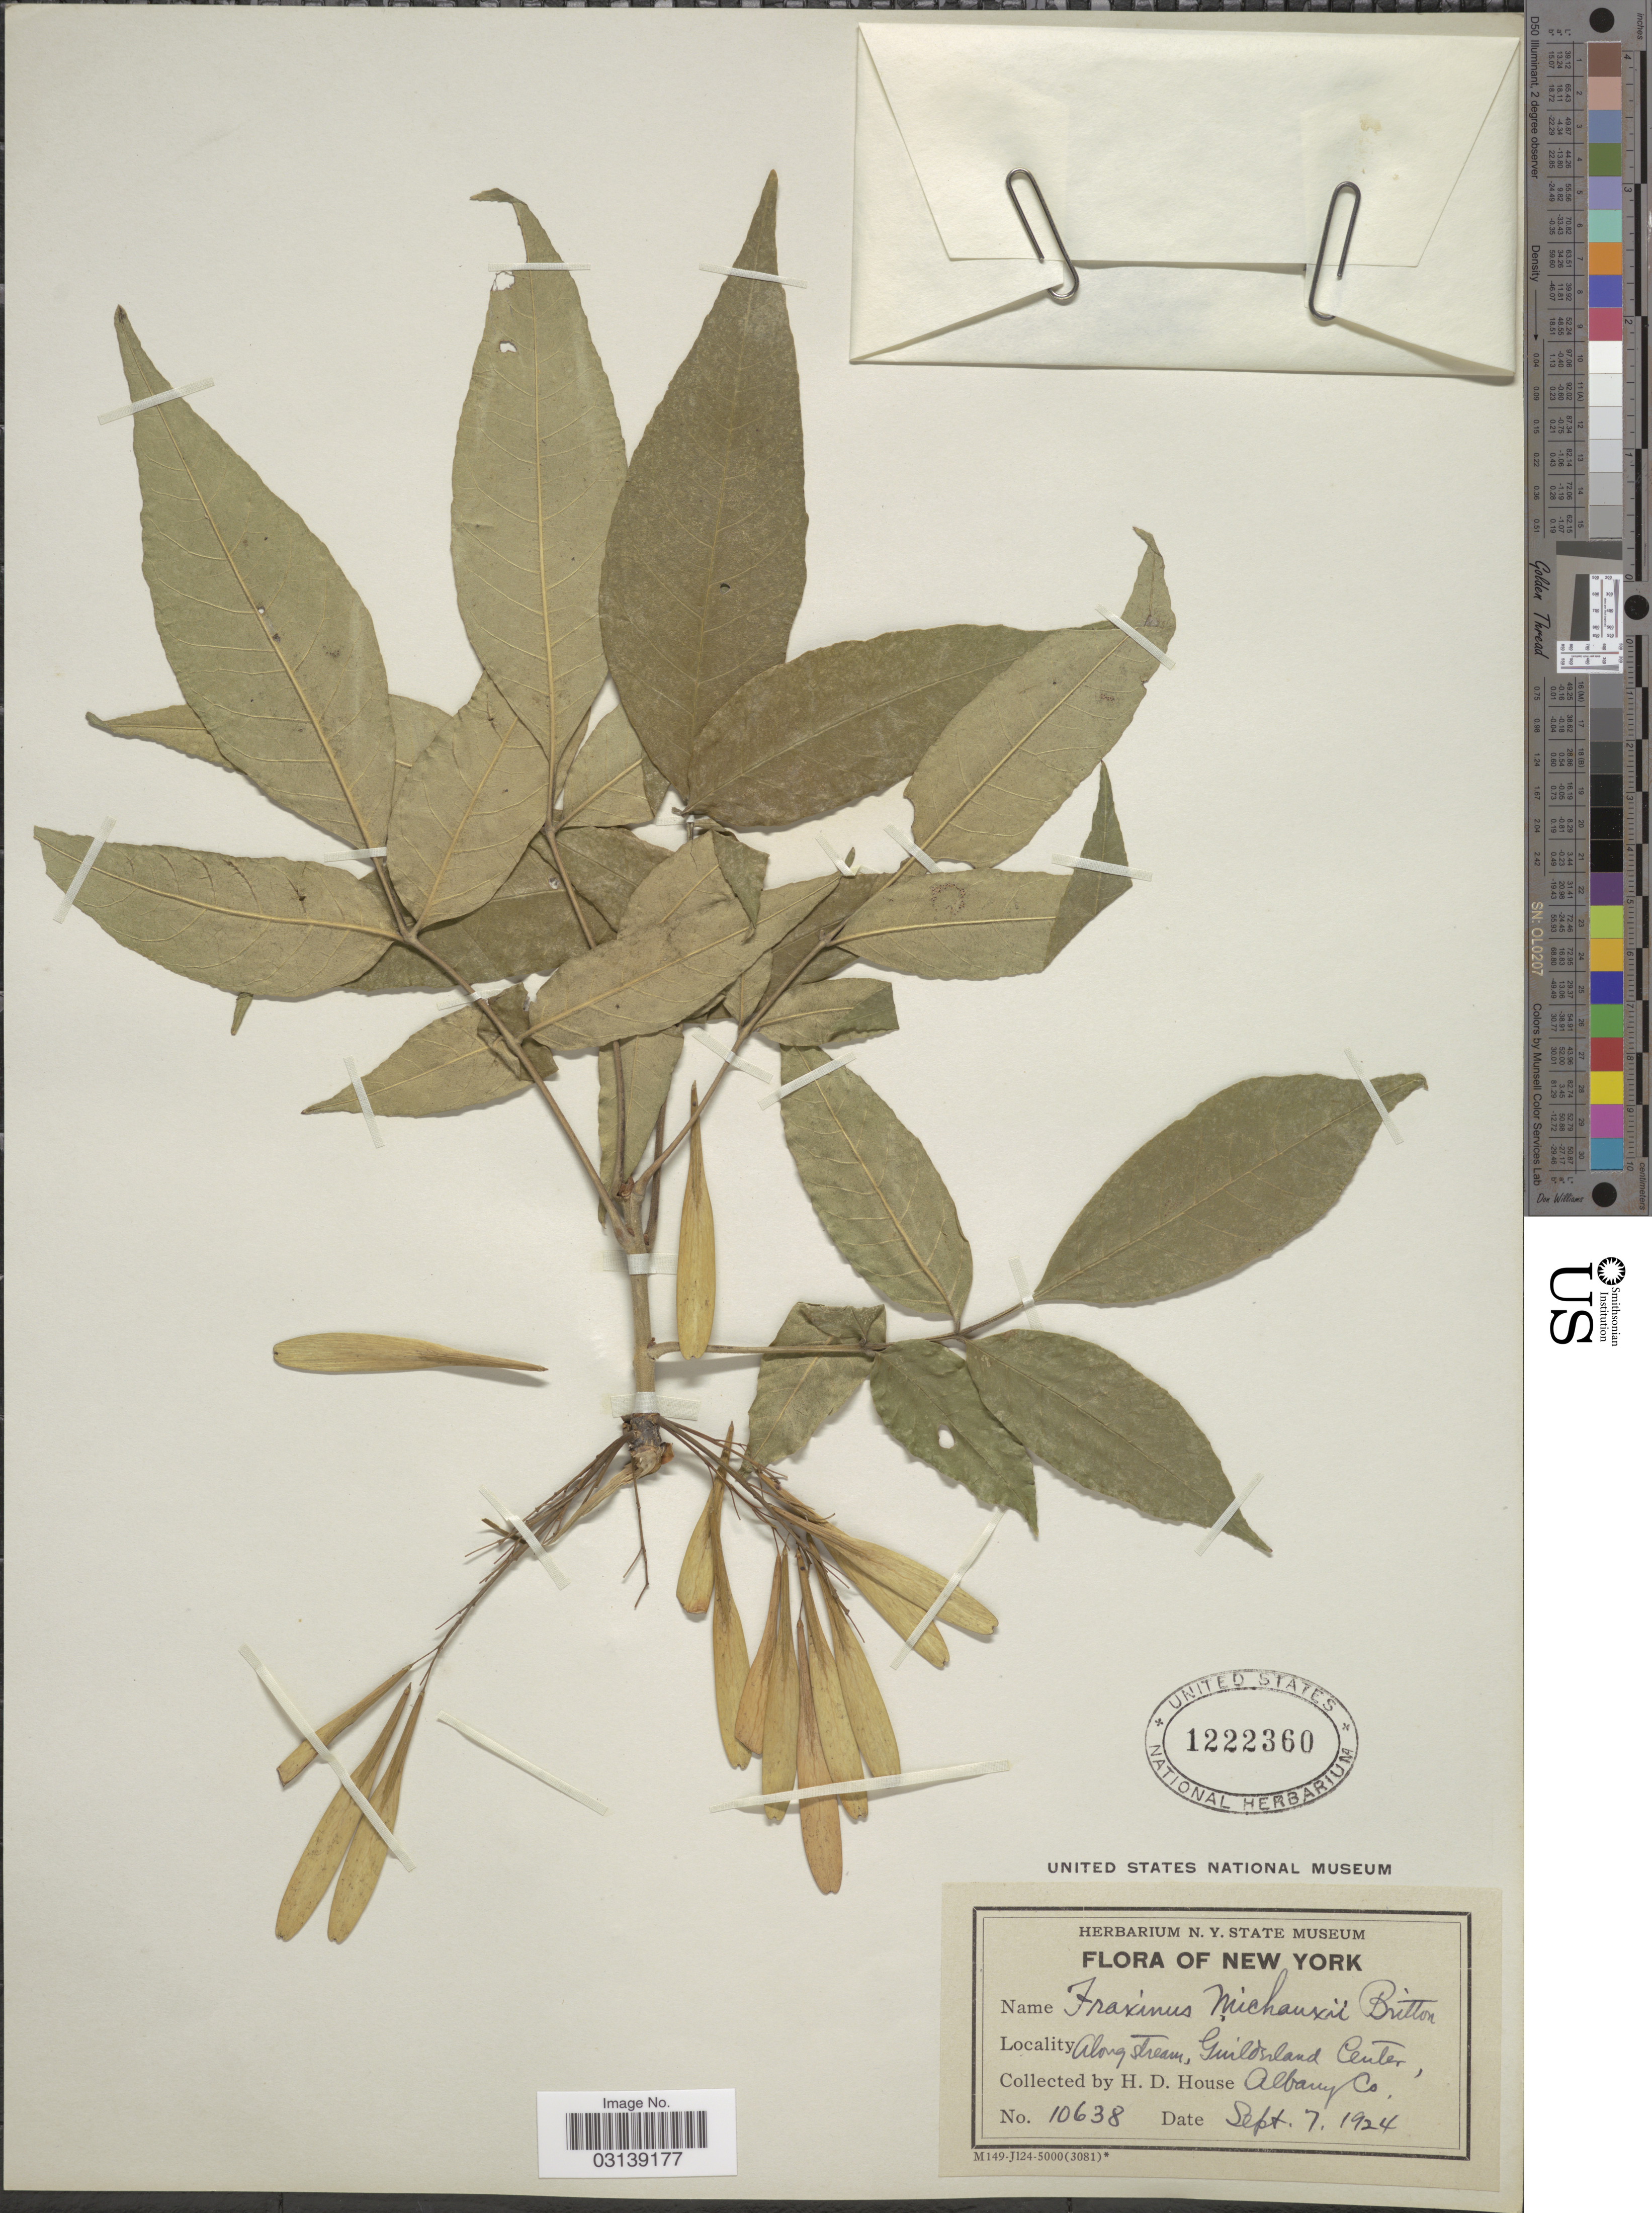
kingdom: Plantae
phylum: Tracheophyta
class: Magnoliopsida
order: Lamiales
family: Oleaceae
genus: Fraxinus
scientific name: Fraxinus pennsylvanica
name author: Marshall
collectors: H. D. House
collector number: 10638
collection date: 1924-09-07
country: United States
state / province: New York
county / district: Albany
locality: Along stream, Guild Island Center, Albany Co.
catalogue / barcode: US 1222360